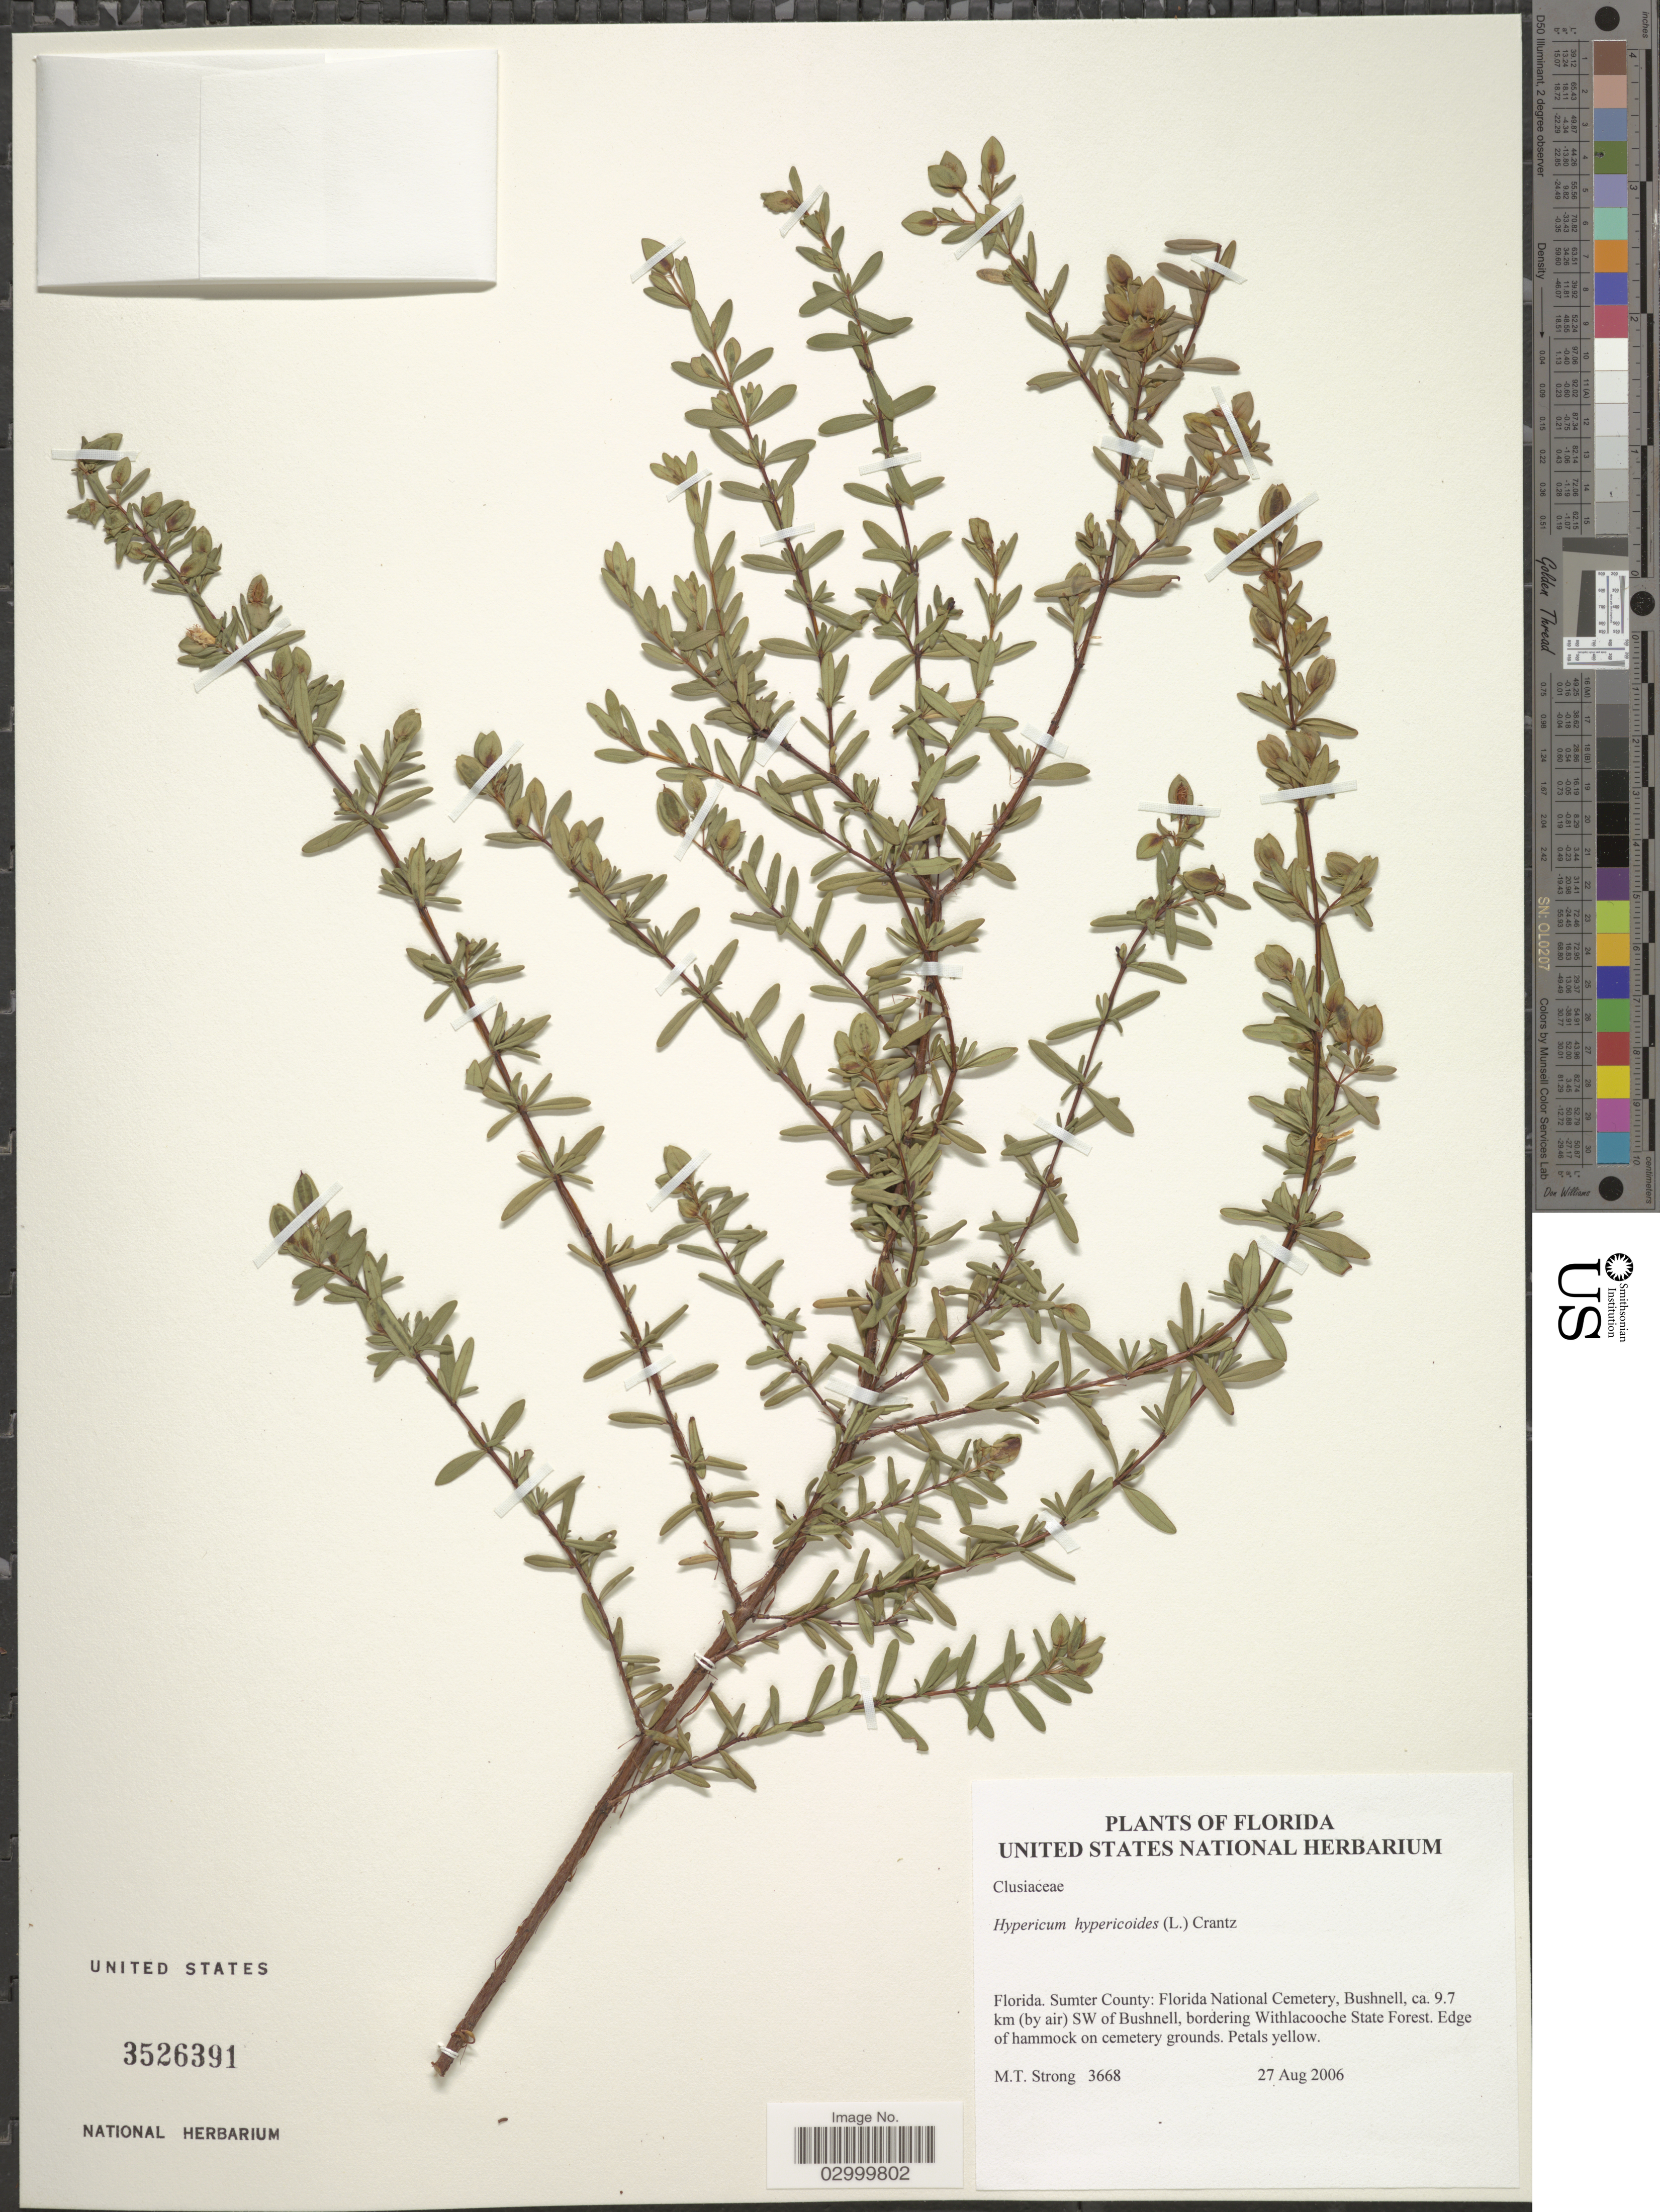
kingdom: Plantae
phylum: Tracheophyta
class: Magnoliopsida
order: Malpighiales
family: Hypericaceae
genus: Ascyrum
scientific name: Ascyrum hypericoides var. hypericoides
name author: L.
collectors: M. T. Strong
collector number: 3668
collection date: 2006-08-27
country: United States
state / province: Florida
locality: Sumter County: Florida National Cemetery, Bushnell, ca. 9.7 km (by air) SW of Bushnell, bordering Withlacooche State Forest.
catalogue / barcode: US 3526391